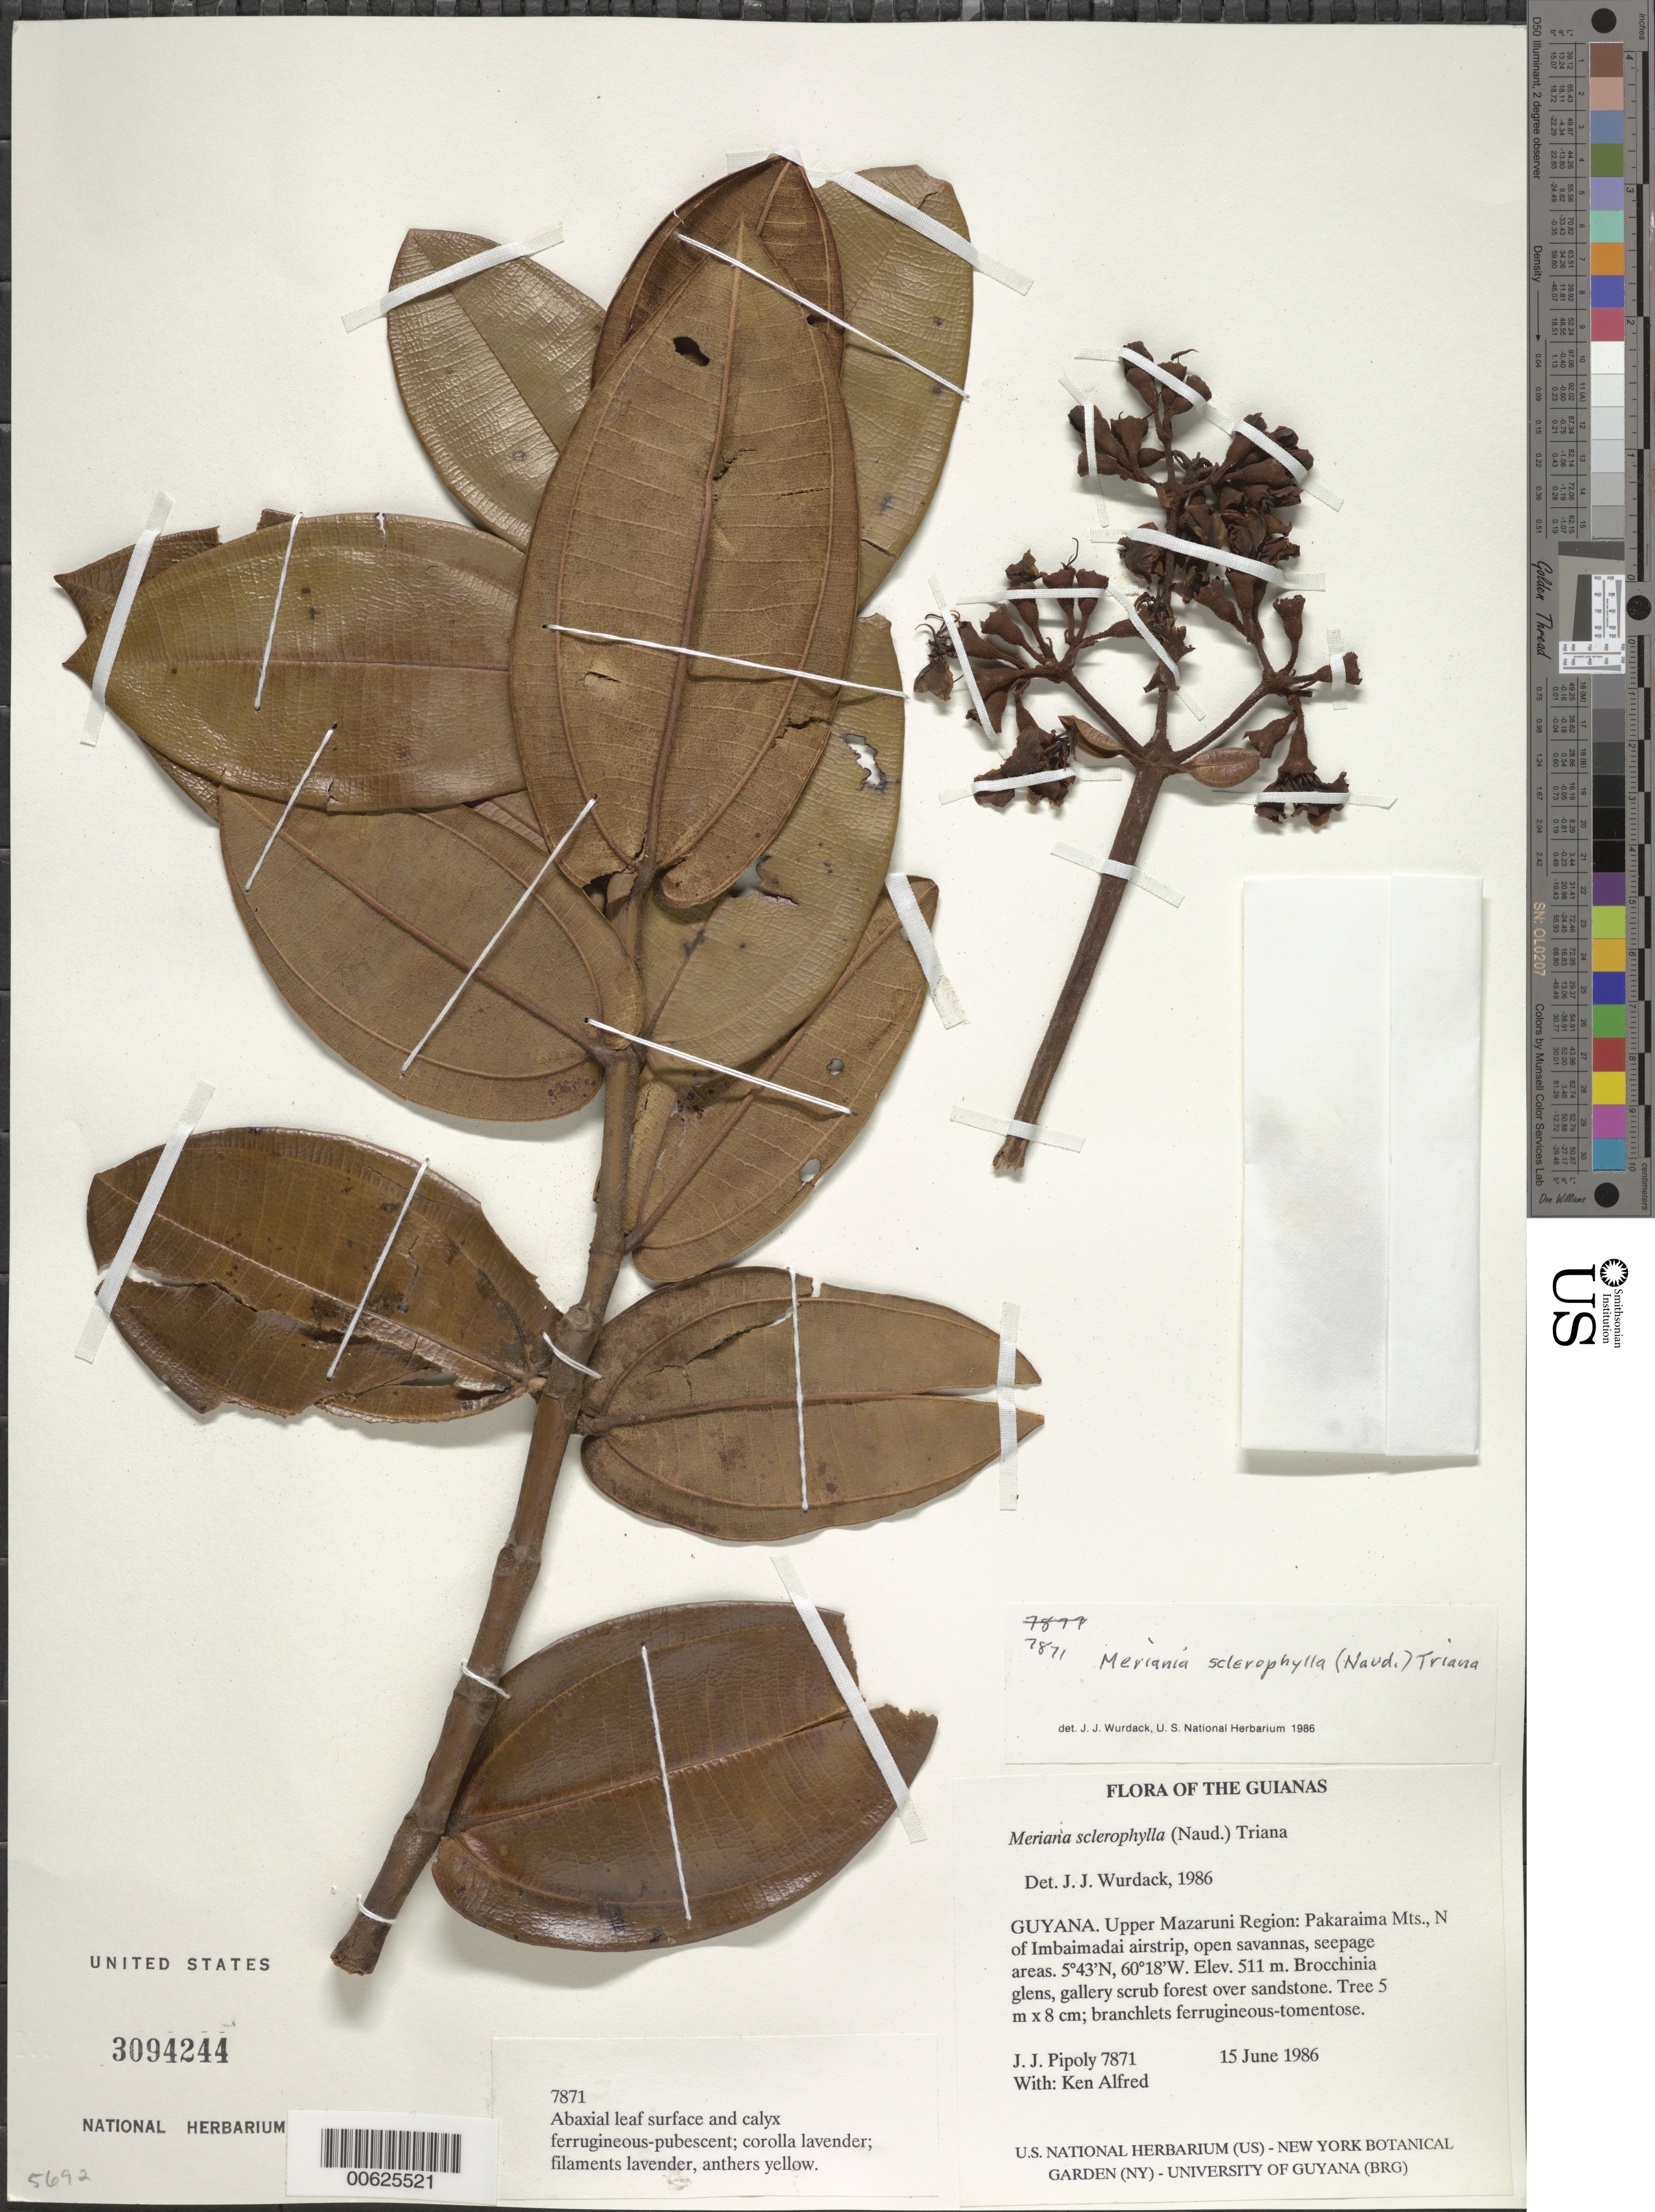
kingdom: Plantae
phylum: Tracheophyta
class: Magnoliopsida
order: Myrtales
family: Melastomataceae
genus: Meriania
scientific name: Meriania sclerophylla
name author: Triana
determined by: Wurdack, John J., (US), US (UNITED STATES)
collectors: J. J. Pipoly & K. Alfred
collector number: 7871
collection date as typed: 15 June 1986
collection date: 1986-06-15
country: Guyana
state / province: Cuyuni-Mazaruni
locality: Pakaraima Mts., N of Imbaimadai airstrip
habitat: Open savannas, seepage areas, Brocchinia glens, gallery scrub forest over sandstone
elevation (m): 511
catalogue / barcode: US 3094244